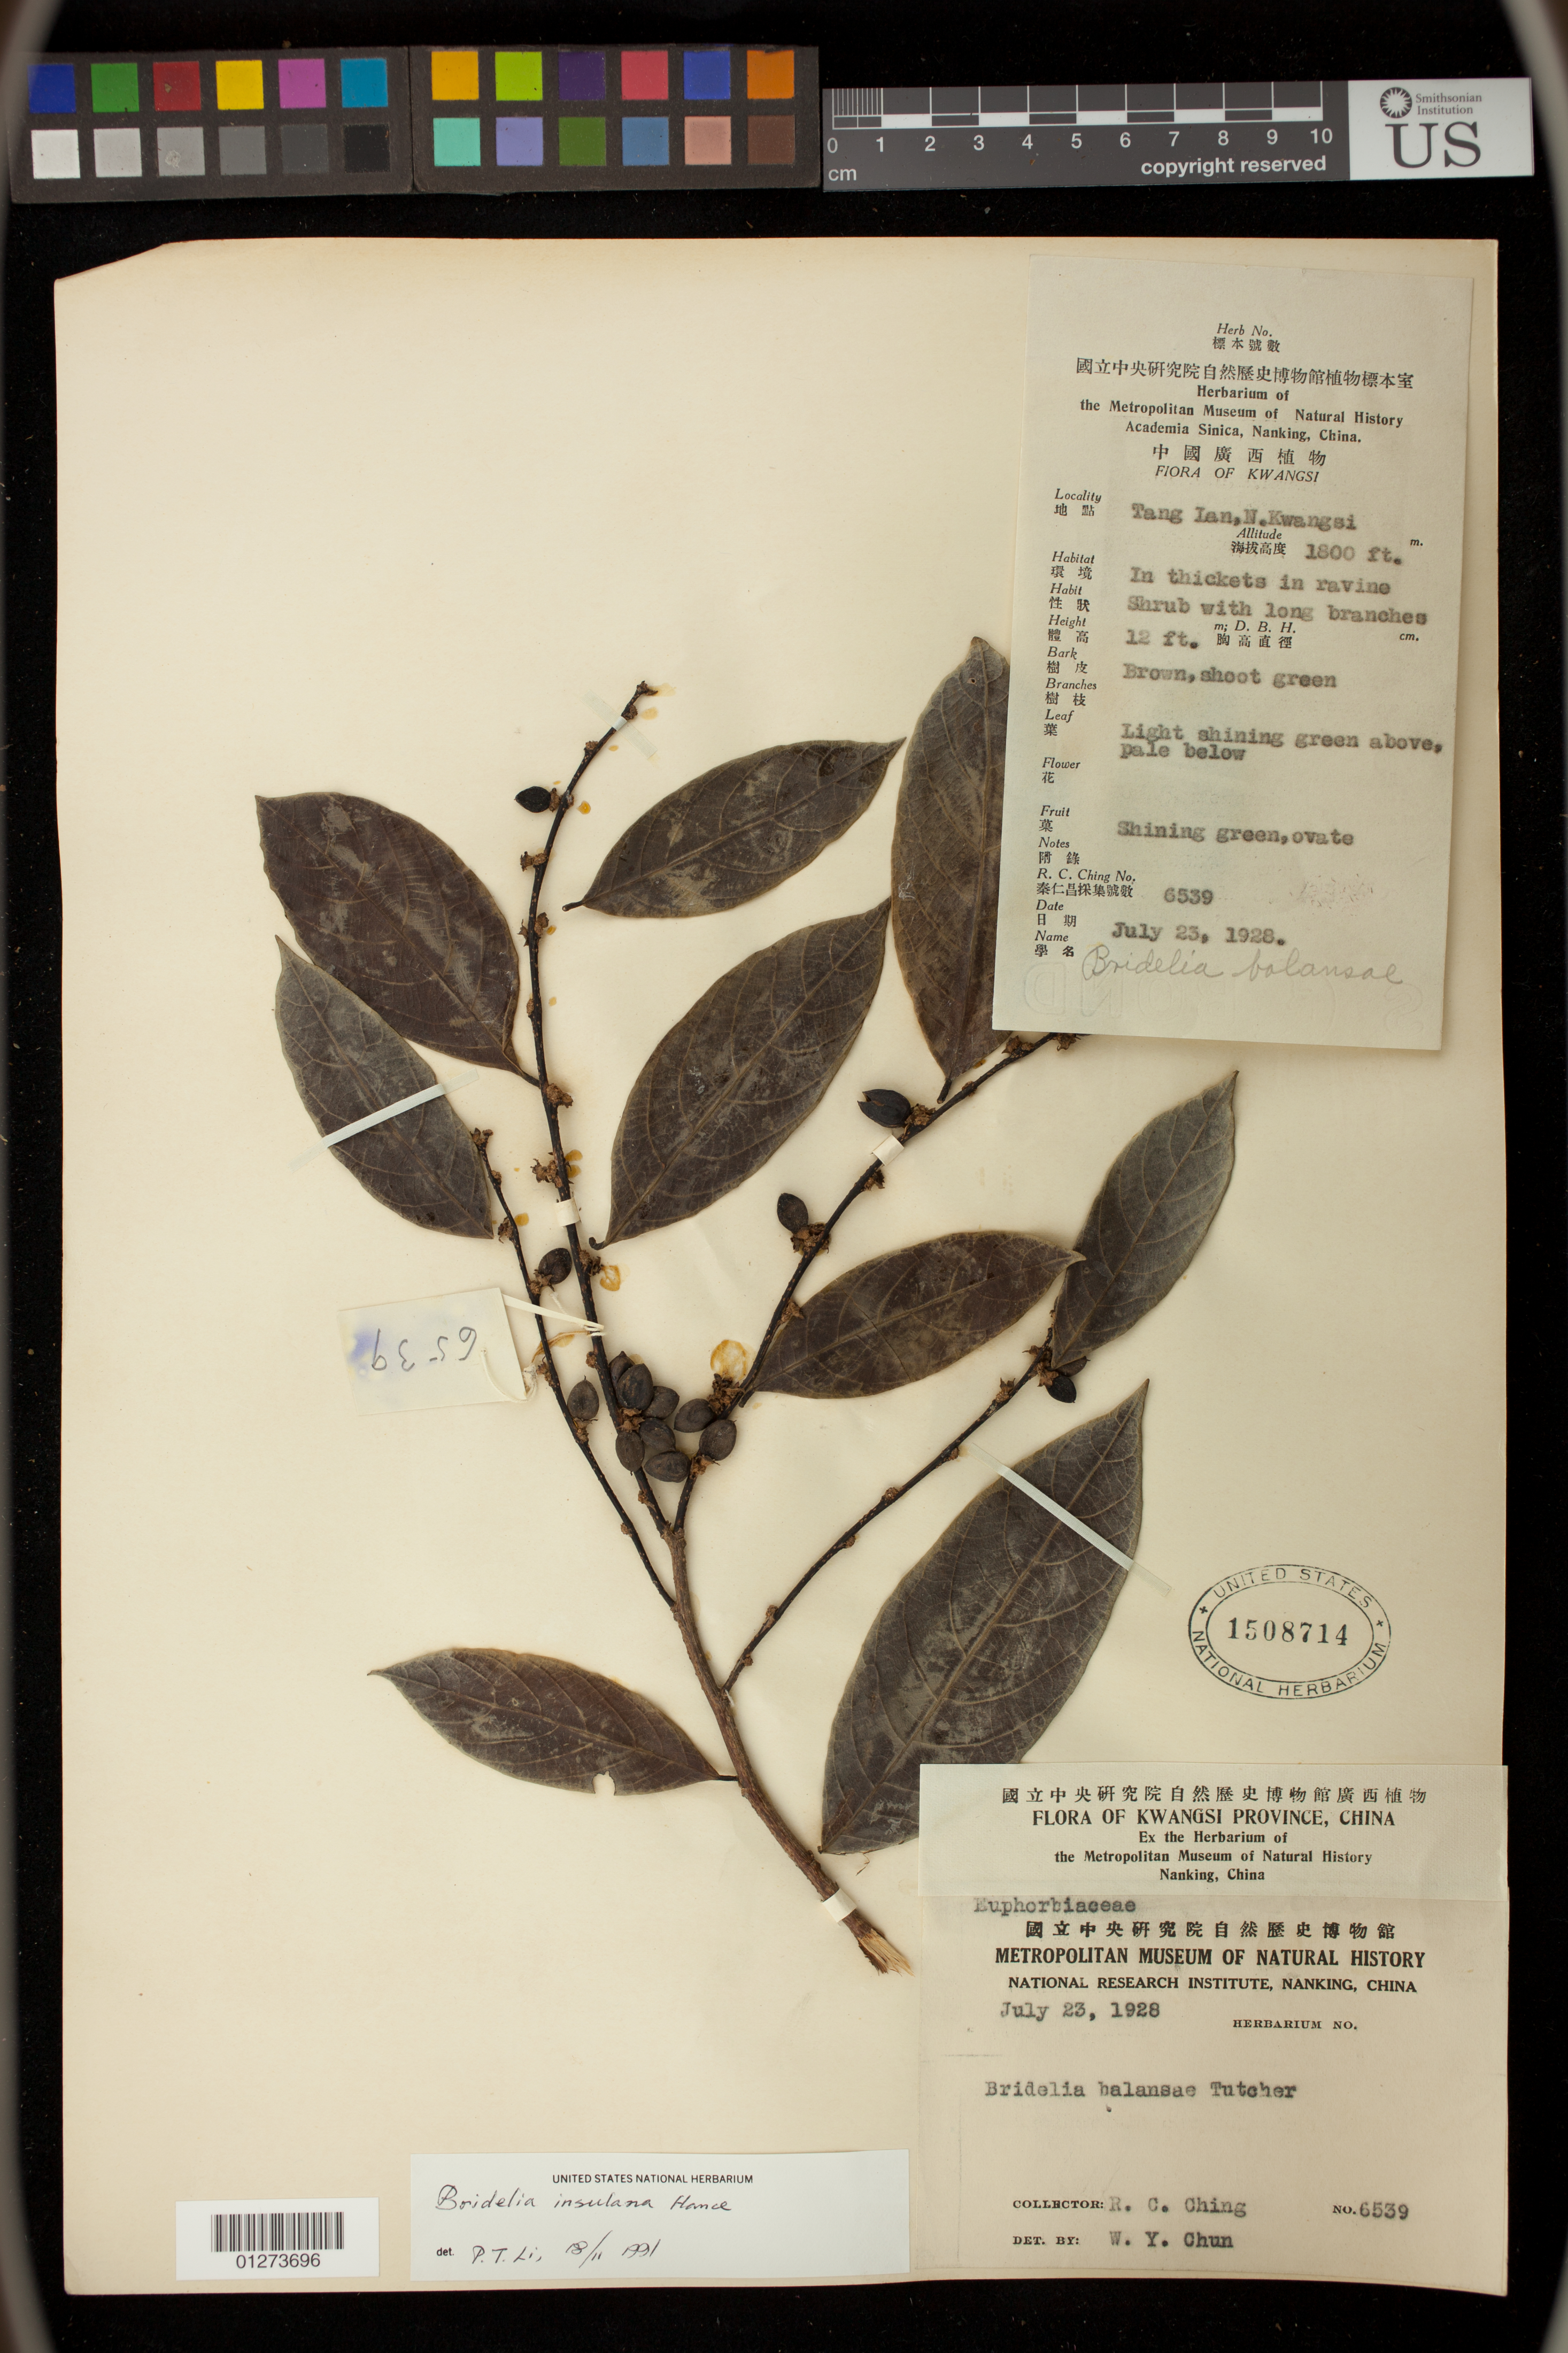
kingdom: Plantae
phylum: Tracheophyta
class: Magnoliopsida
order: Malpighiales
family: Phyllanthaceae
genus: Bridelia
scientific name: Bridelia balansae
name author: Tutcher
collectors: R. C. Ching & W. Y. Chun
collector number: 6539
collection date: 1928-07-23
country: China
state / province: Guangxi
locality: Tang Ian, Kwangsi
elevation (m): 488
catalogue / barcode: US 1508714